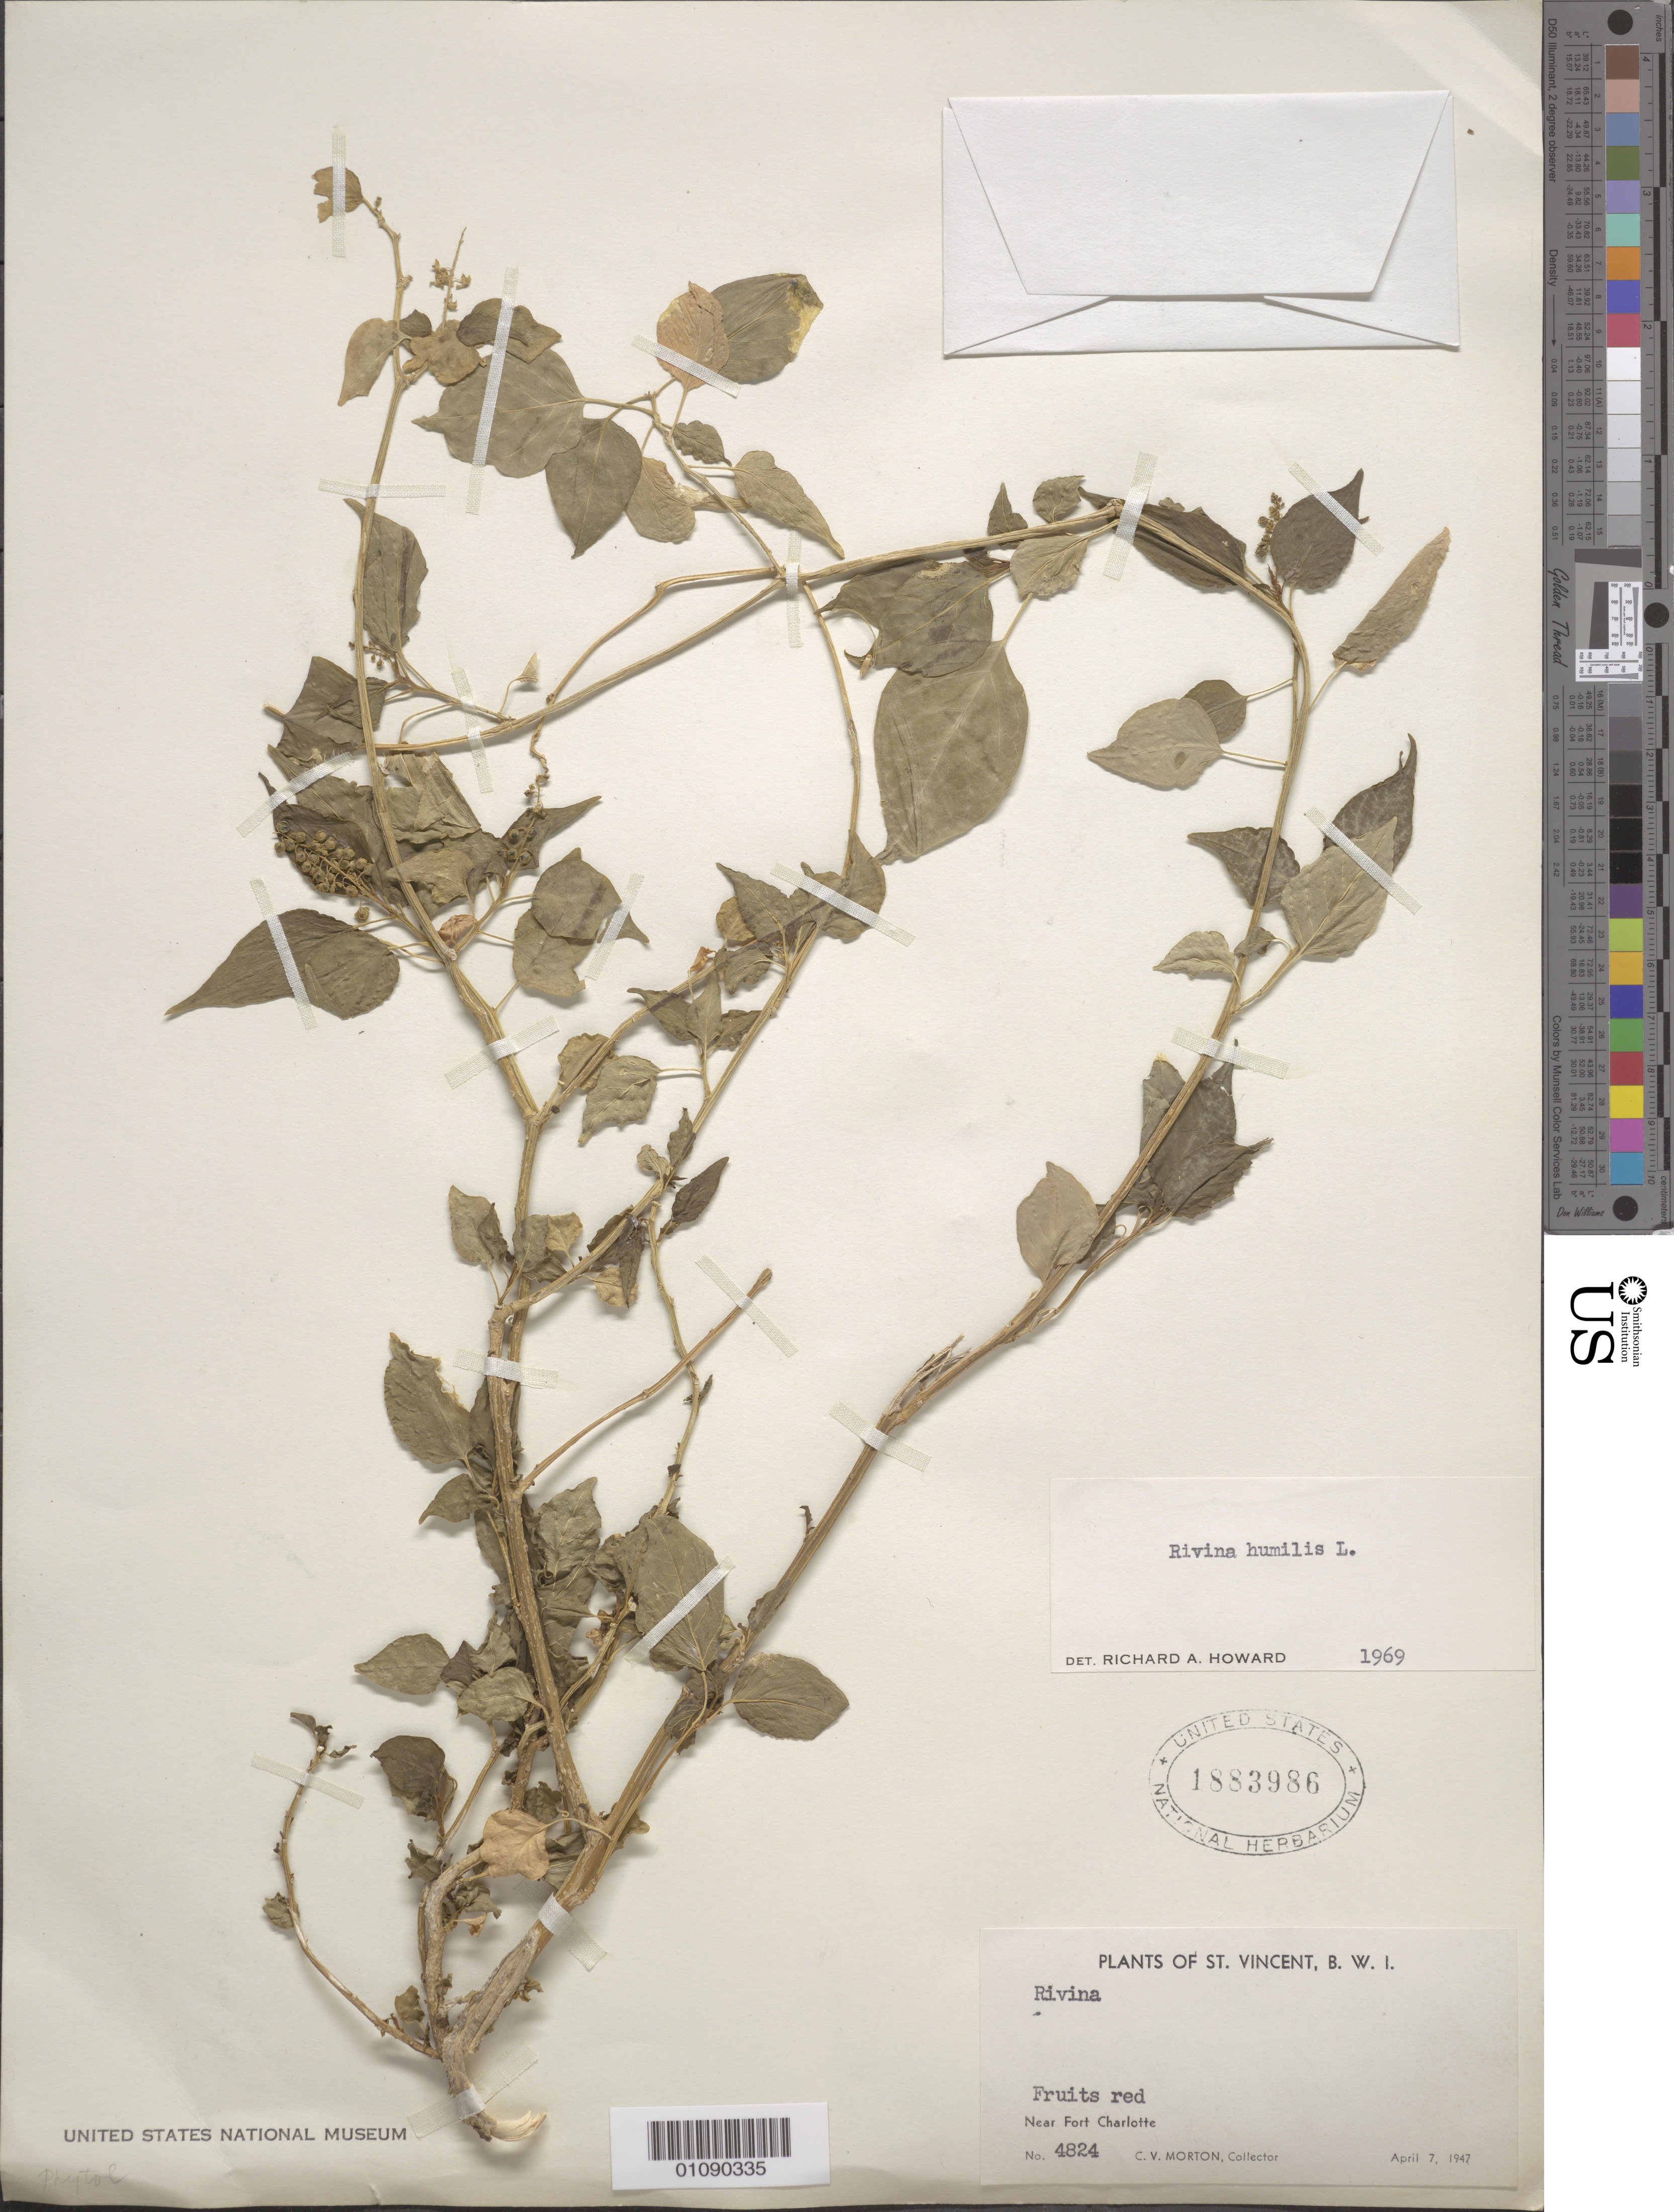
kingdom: Plantae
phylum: Tracheophyta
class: Magnoliopsida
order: Caryophyllales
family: Phytolaccaceae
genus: Rivina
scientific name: Rivina humilis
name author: L.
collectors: C. V. Morton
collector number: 4824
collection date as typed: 07 Apr 1947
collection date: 1947-04-07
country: St. Vincent - Grenadines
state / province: Saint George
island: St. Vincent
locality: Near Fort Charlotte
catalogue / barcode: US 1883986